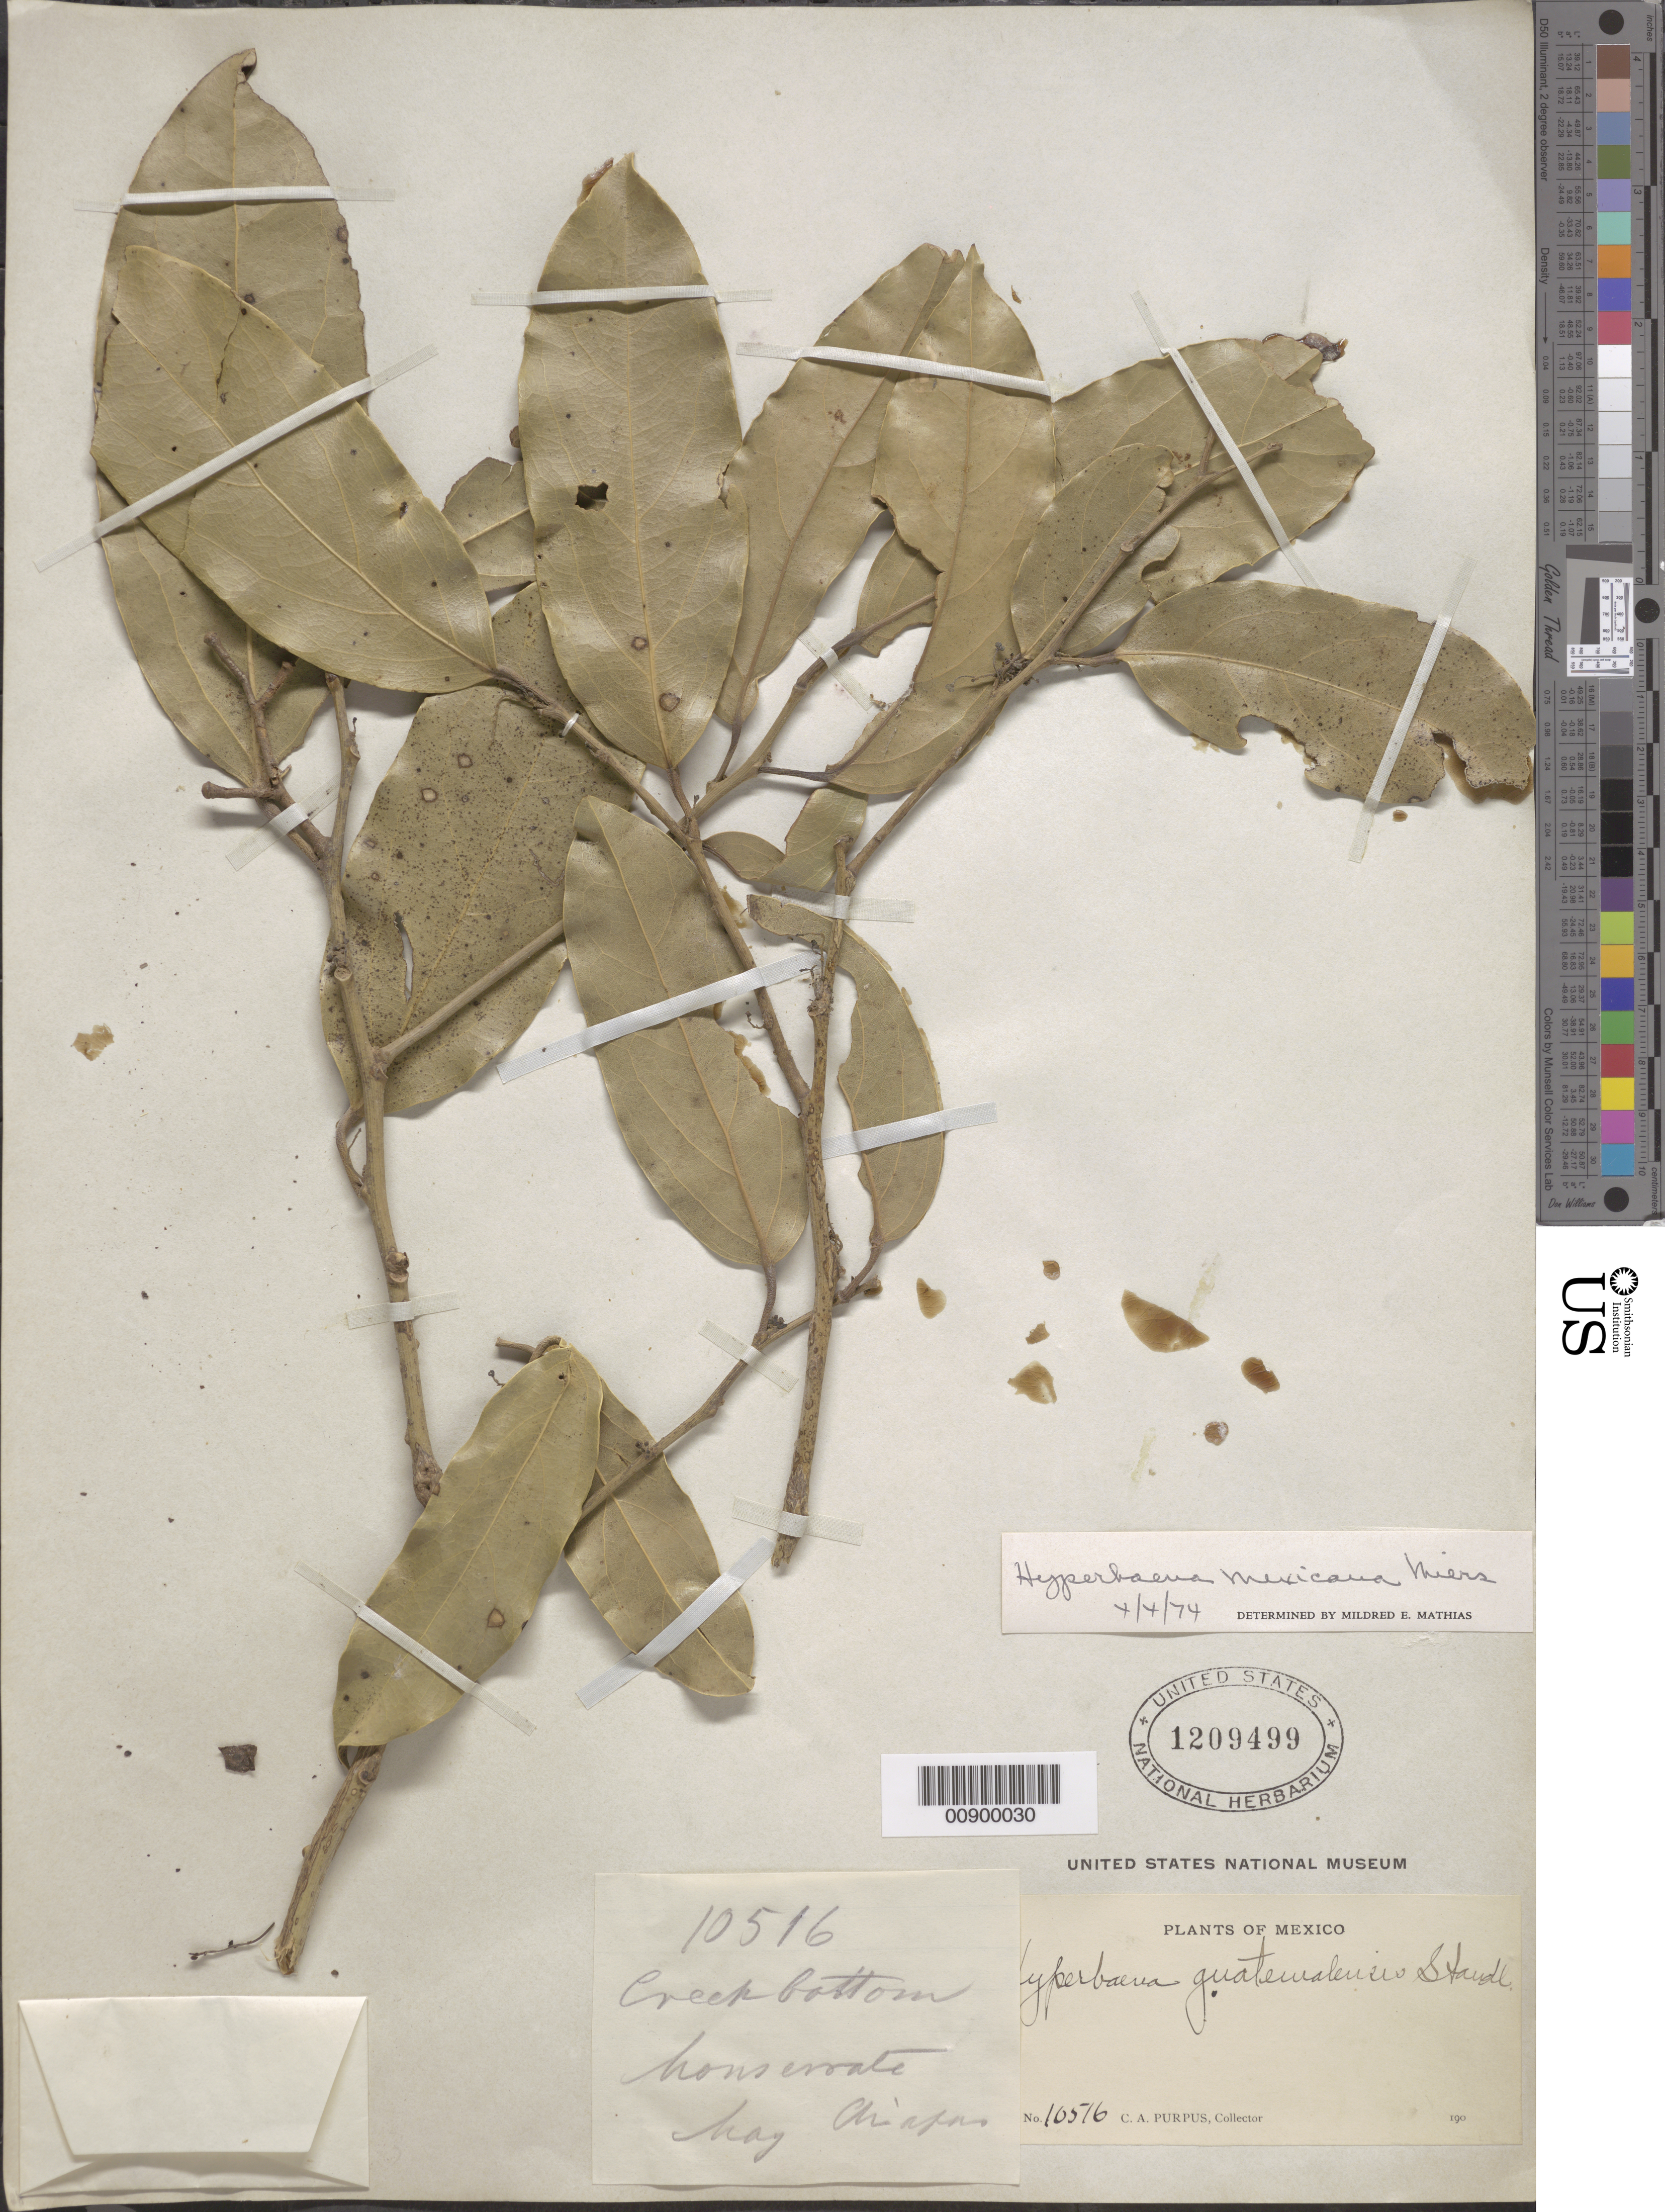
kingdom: Plantae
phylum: Tracheophyta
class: Magnoliopsida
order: Ranunculales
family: Menispermaceae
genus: Hyperbaena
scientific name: Hyperbaena mexicana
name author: Miers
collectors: C. A. Purpus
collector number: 10516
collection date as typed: May 190-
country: Mexico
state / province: Chiapas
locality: Monserrate, Chiapas.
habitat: Creek bottom.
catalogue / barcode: US 1209499